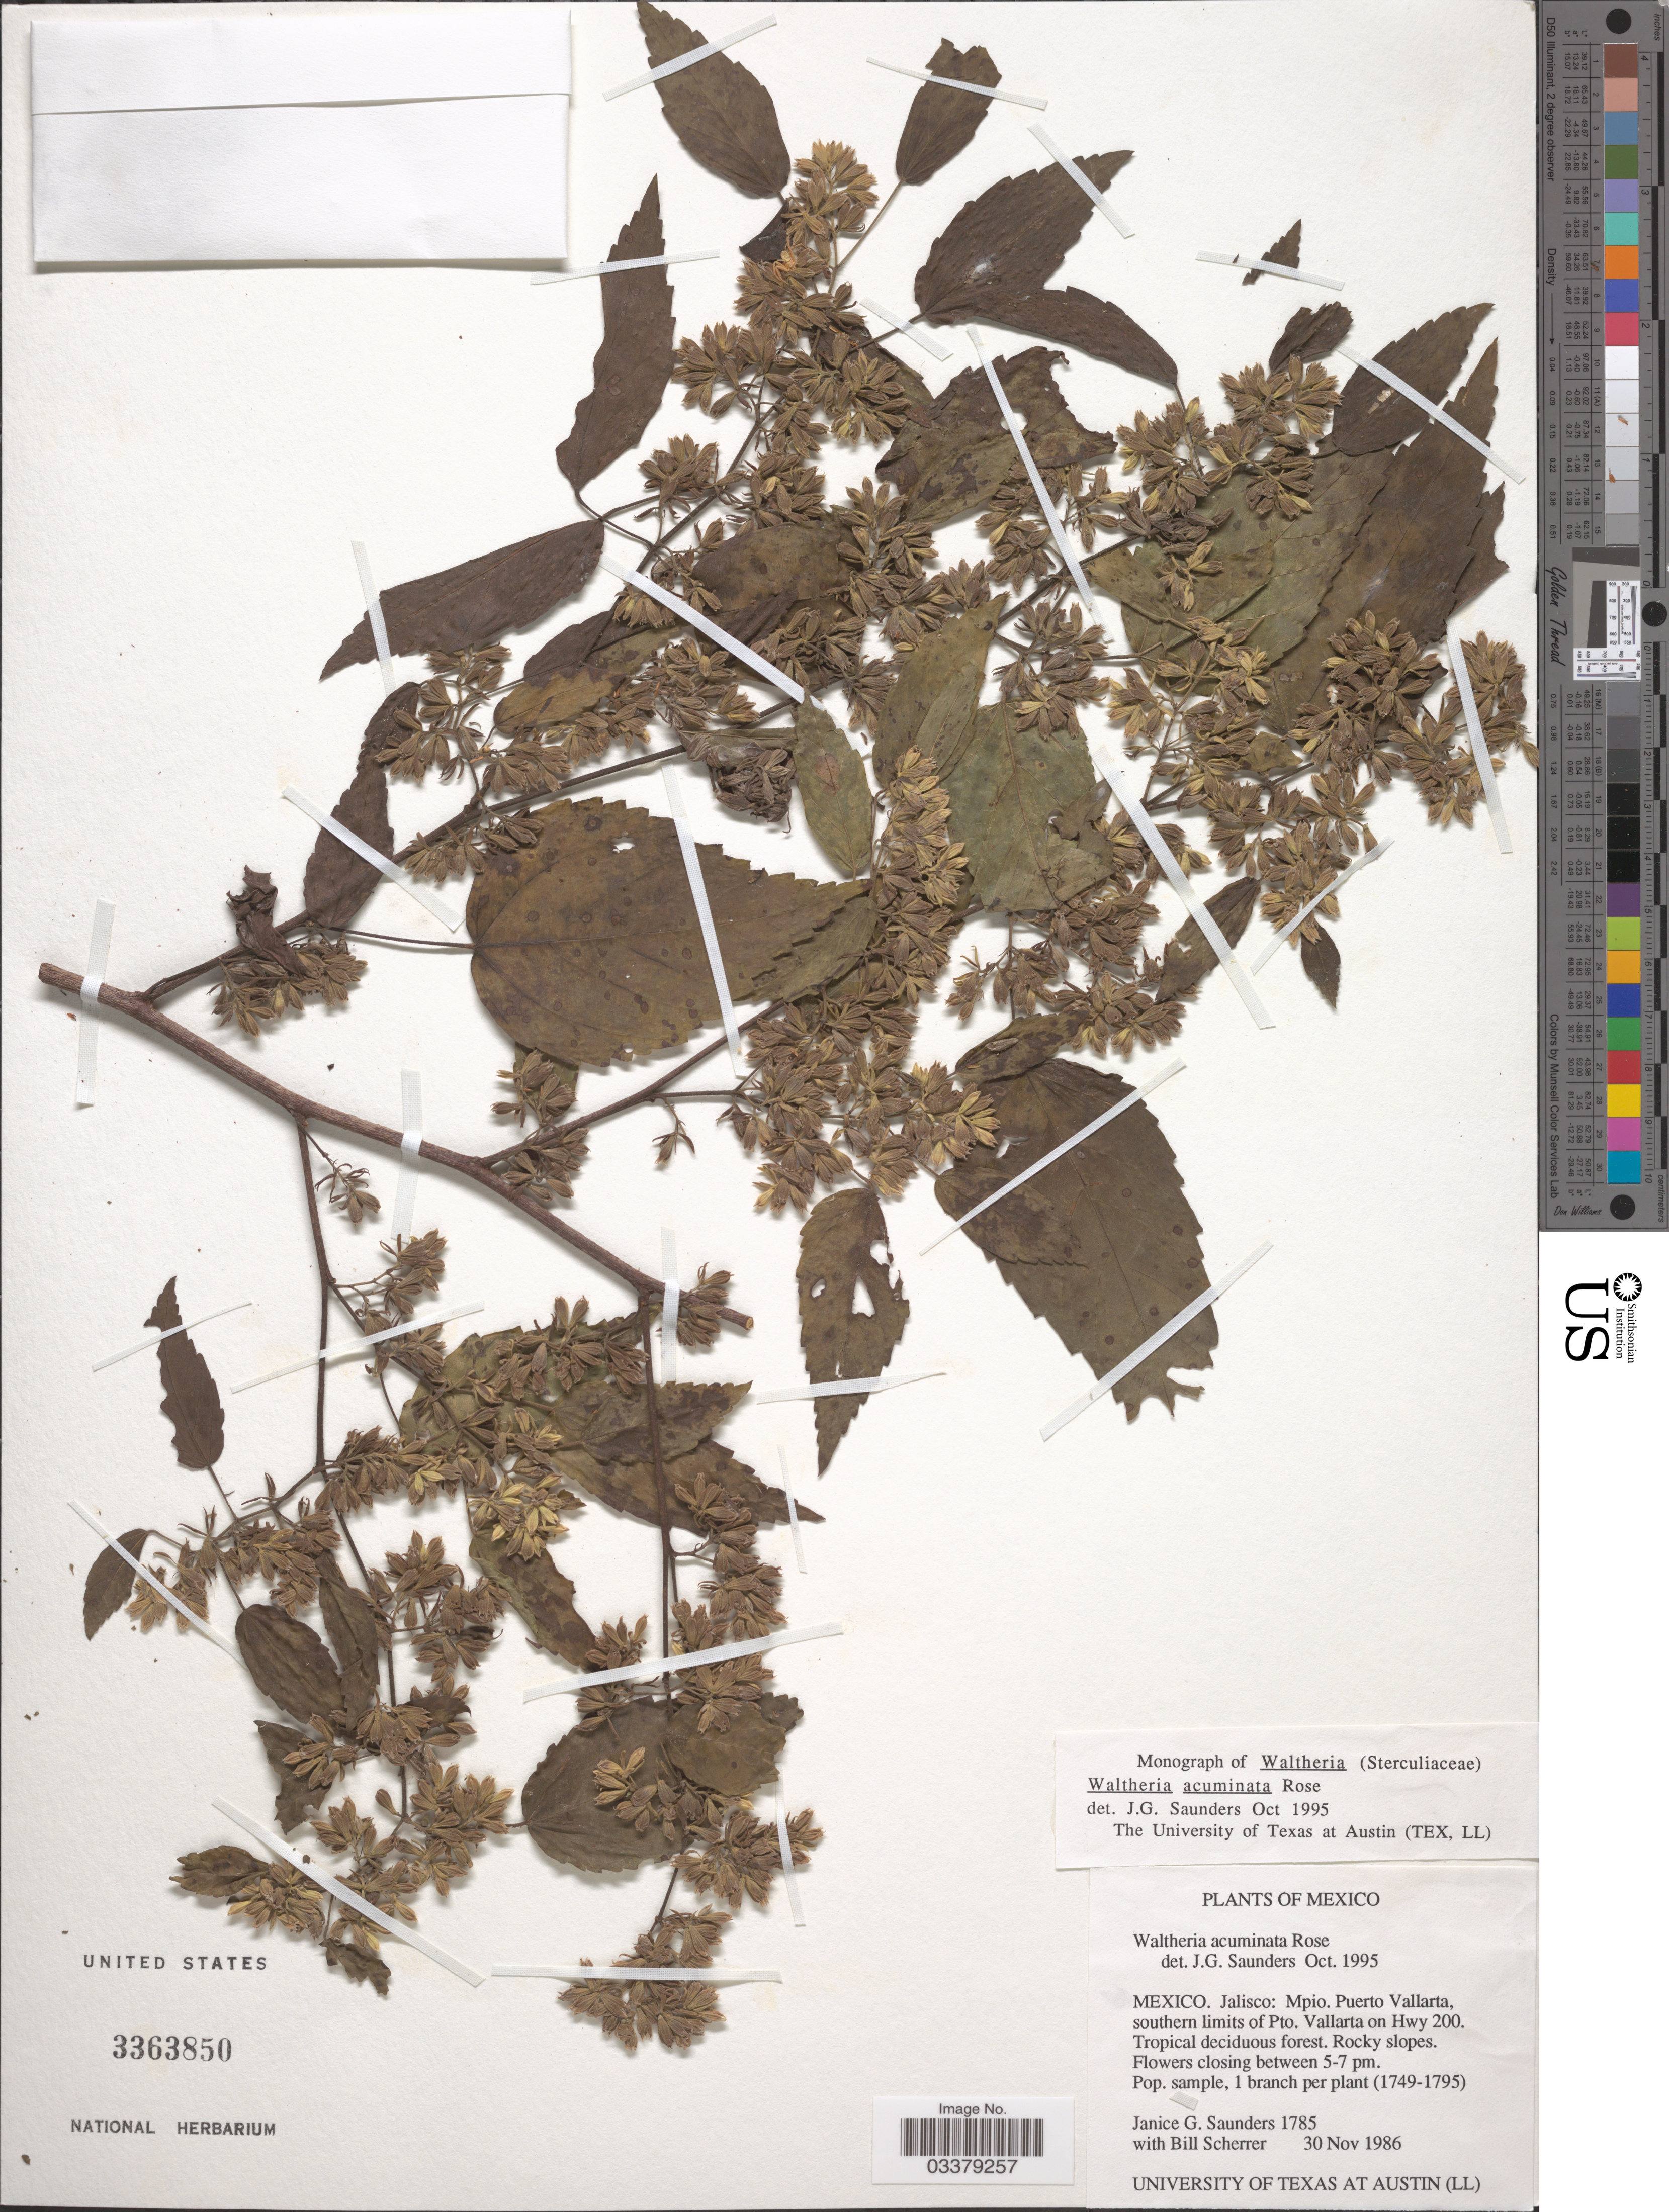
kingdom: Plantae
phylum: Tracheophyta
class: Magnoliopsida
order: Malvales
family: Malvaceae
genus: Waltheria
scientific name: Waltheria acuminata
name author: Rose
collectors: J. G. Saunders & B. Scherrer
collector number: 1785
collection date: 1986-11-30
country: Mexico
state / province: Jalisco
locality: Mpio. Puerto Vallarta, southern limits of Pto. Vallarta on Hwy 200.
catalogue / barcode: US 3363850